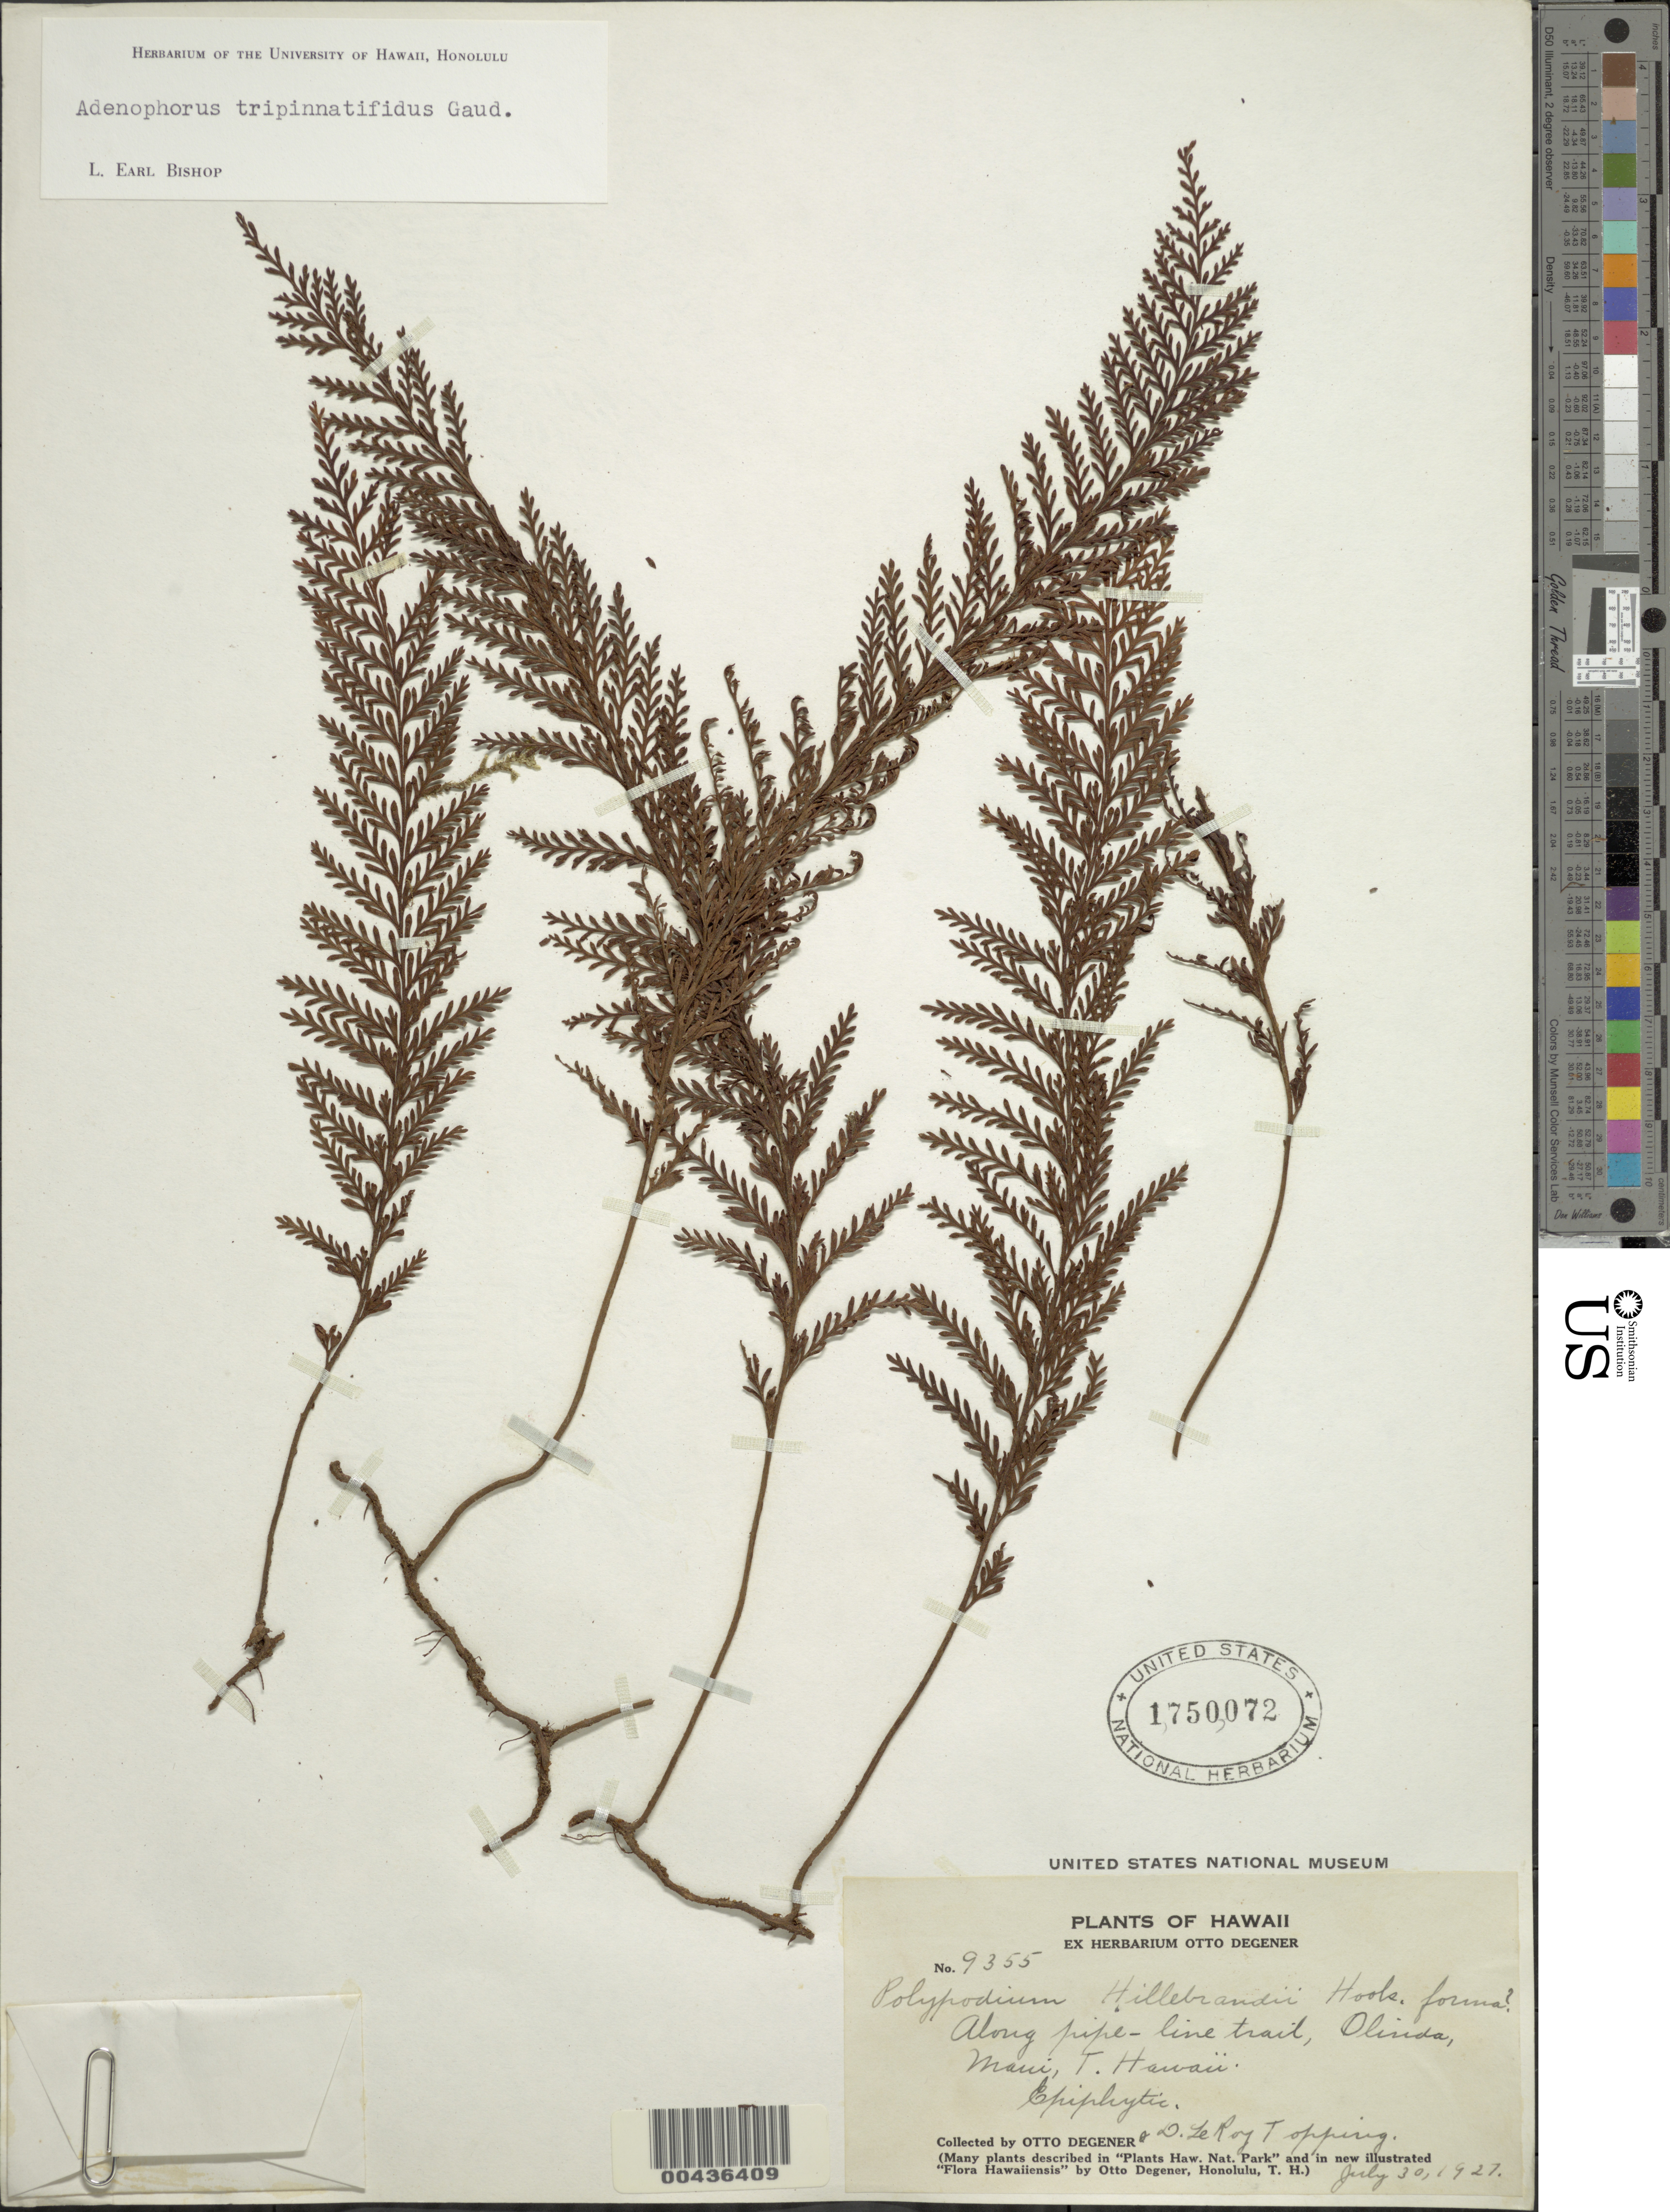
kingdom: Plantae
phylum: Tracheophyta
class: Polypodiopsida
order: Polypodiales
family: Polypodiaceae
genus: Adenophorus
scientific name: Adenophorus tripinnatifidus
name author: Gaudich.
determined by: Bishop, L. E.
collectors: O. Degener & D. L. Topping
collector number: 9355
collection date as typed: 30 Jul 1927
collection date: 1927-07-30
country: United States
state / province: Hawaii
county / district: Maui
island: Maui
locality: Along pipe-line trail, Olinda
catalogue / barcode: US 1750072